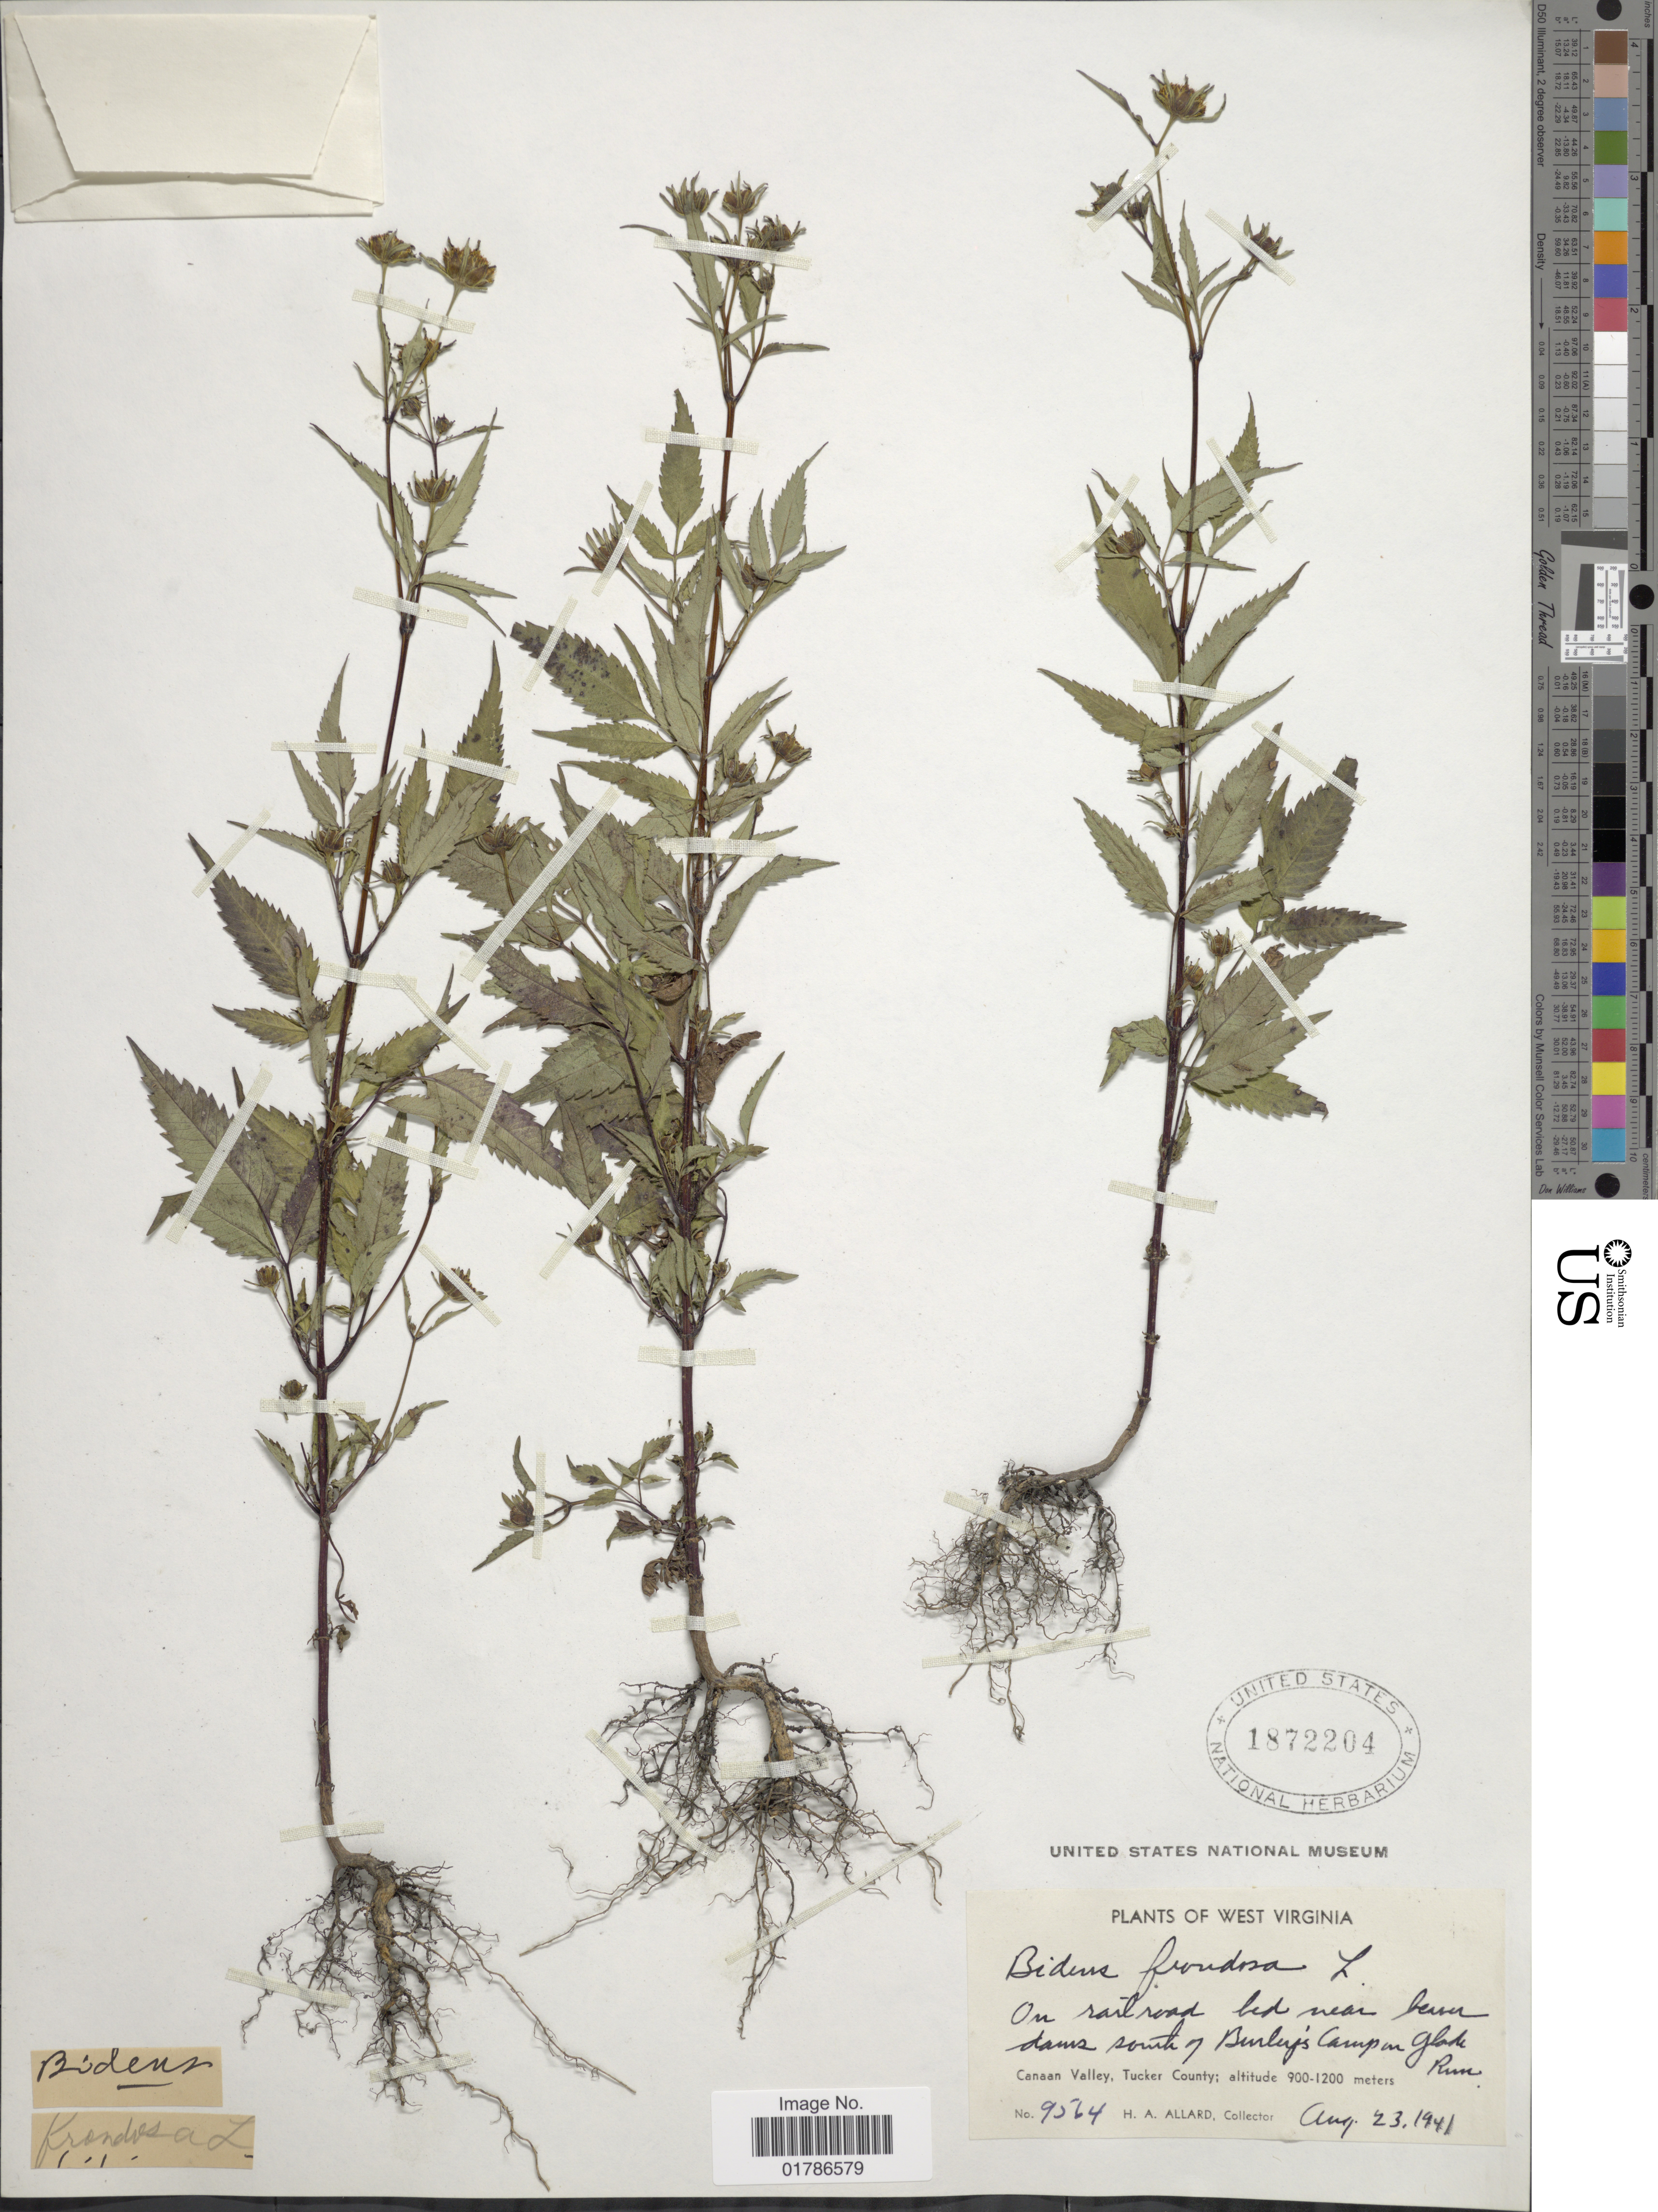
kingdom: Plantae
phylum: Tracheophyta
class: Magnoliopsida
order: Asterales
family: Asteraceae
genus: Bidens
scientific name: Bidens frondosa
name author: L.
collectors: H. A. Allard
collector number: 9564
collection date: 1941-08-23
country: United States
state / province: West Virginia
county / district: Tucker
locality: South of Burley's Camp on Glade Rum, Canaan Valley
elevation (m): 900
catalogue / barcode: US 1872204